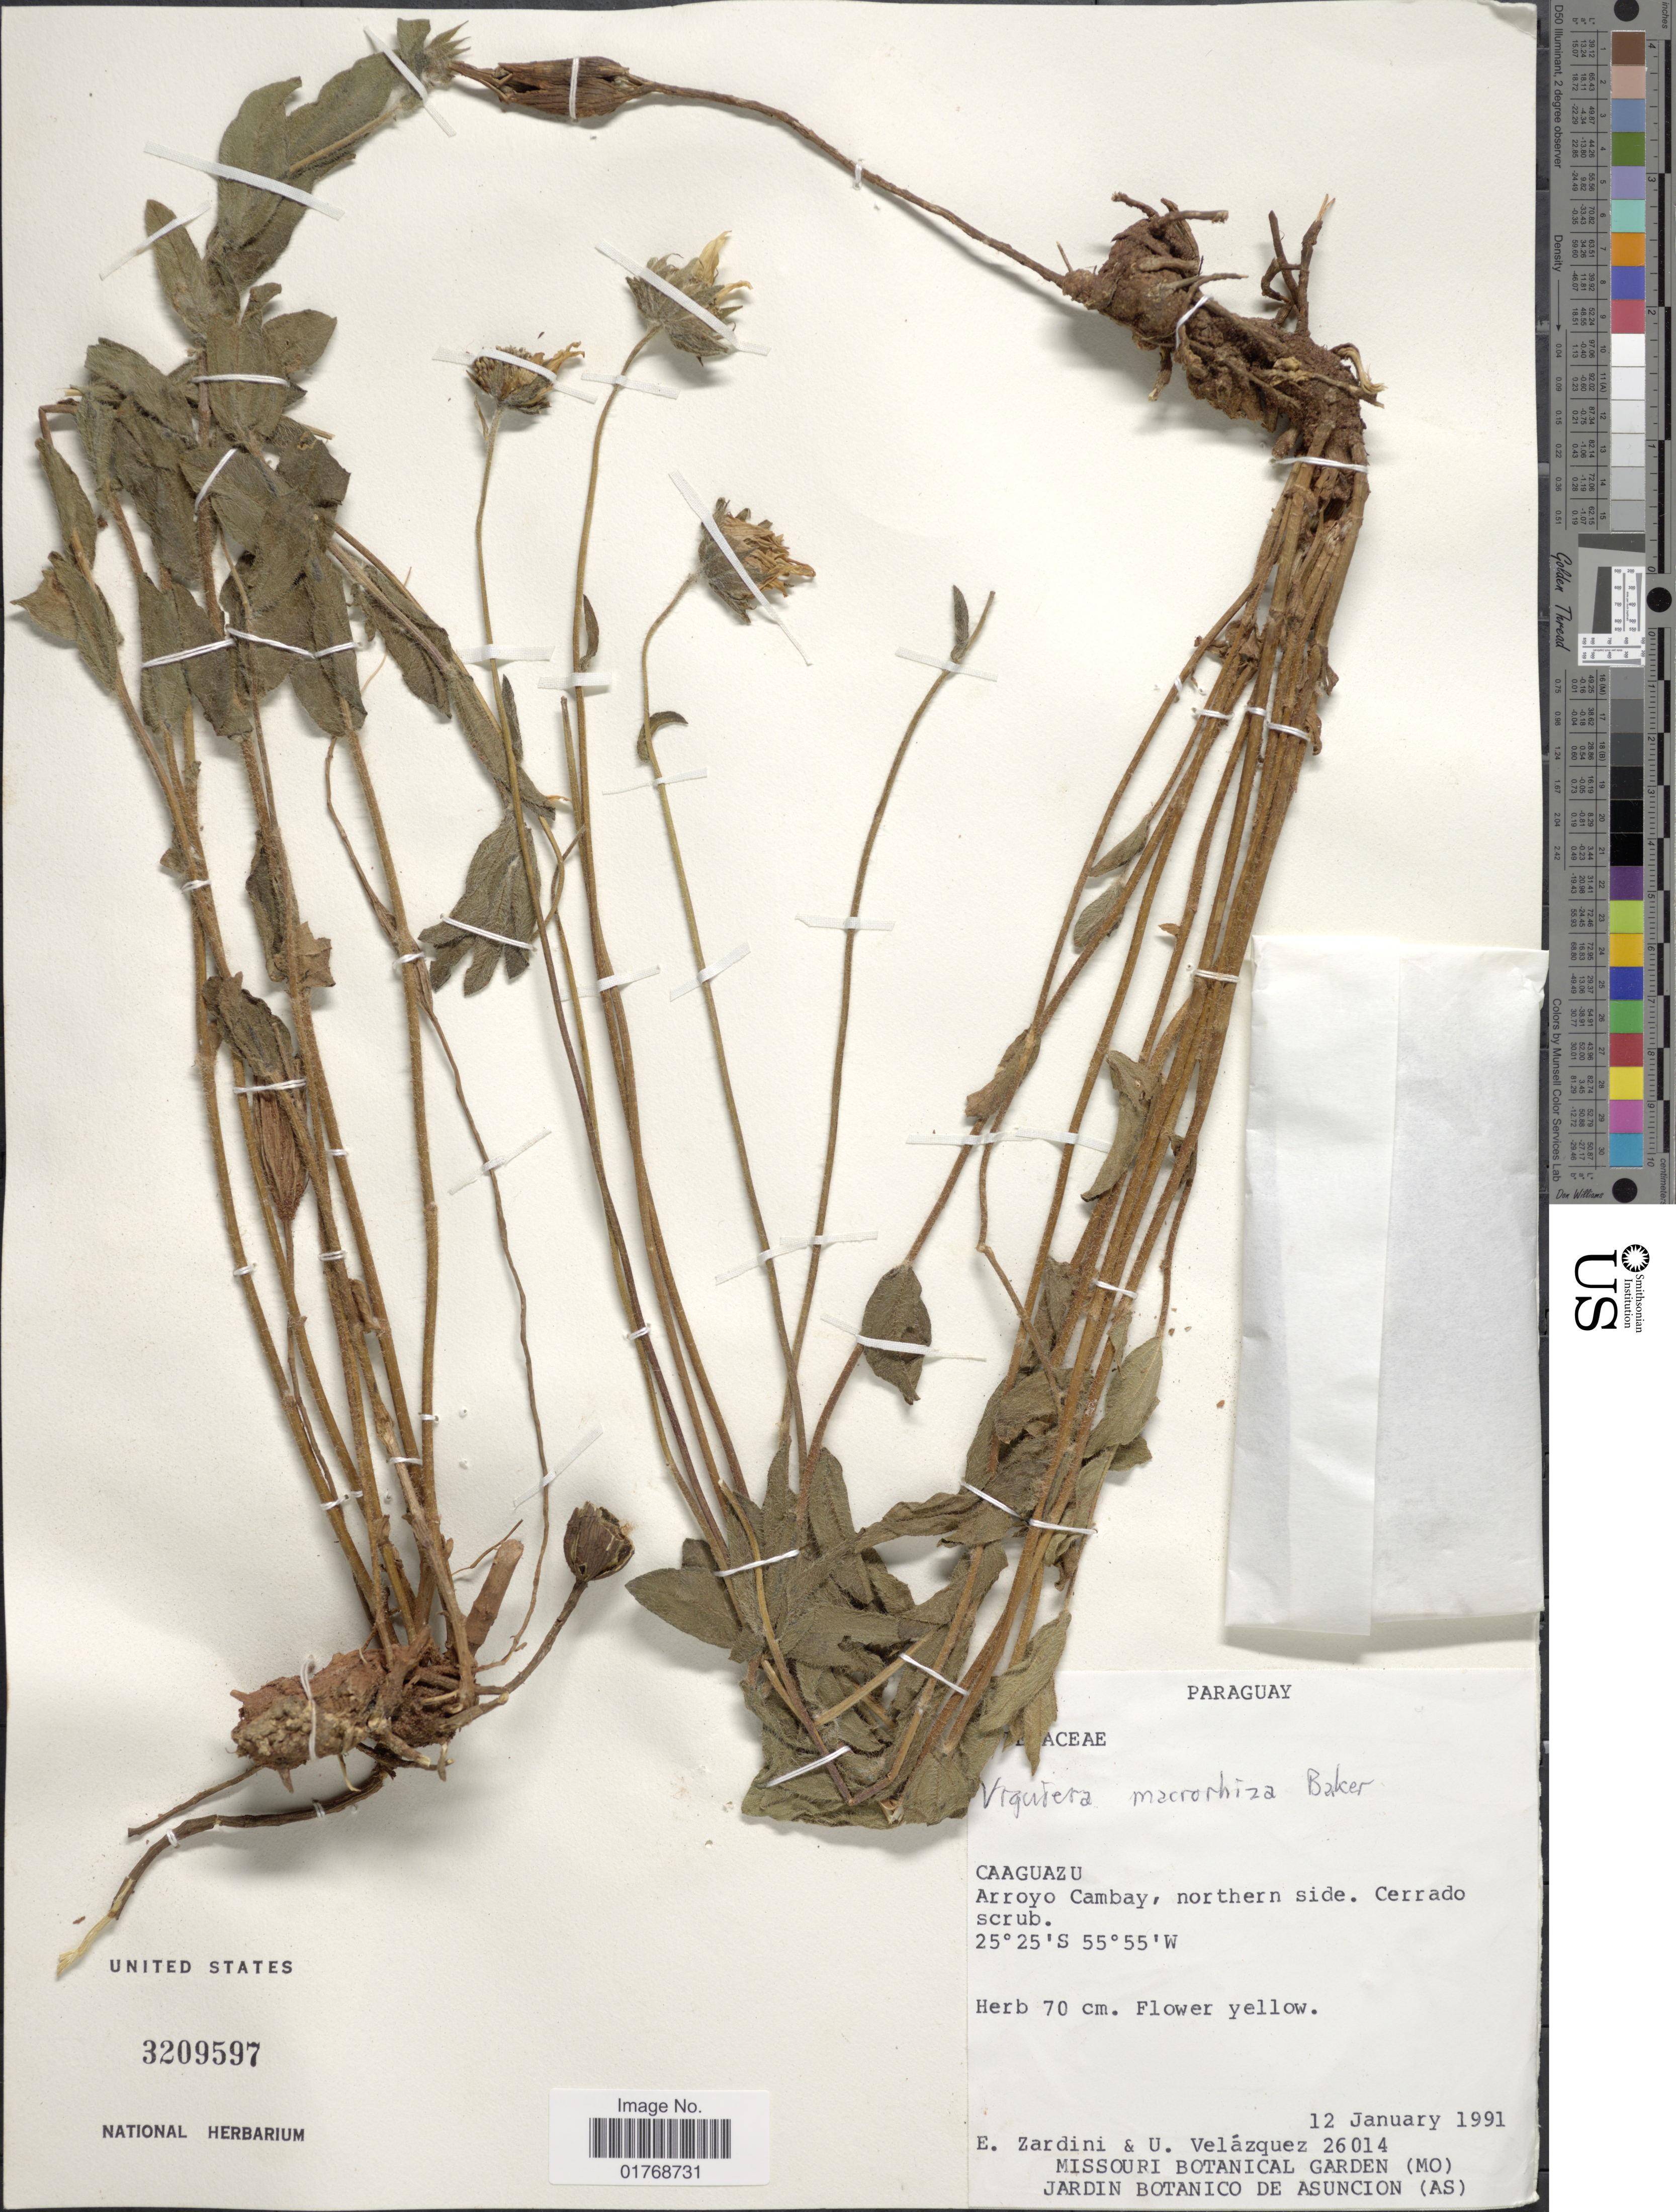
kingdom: Plantae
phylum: Tracheophyta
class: Magnoliopsida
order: Asterales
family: Asteraceae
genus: Viguiera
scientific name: Viguiera macrorhiza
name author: Baker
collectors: E. M. Zardini & U. Velázquez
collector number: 26014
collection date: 1991-01-12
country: Paraguay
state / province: Caaguazu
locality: Caagauzu. Arroyo Cambay, northern side. Cerrado scrub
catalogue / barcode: US 3209597